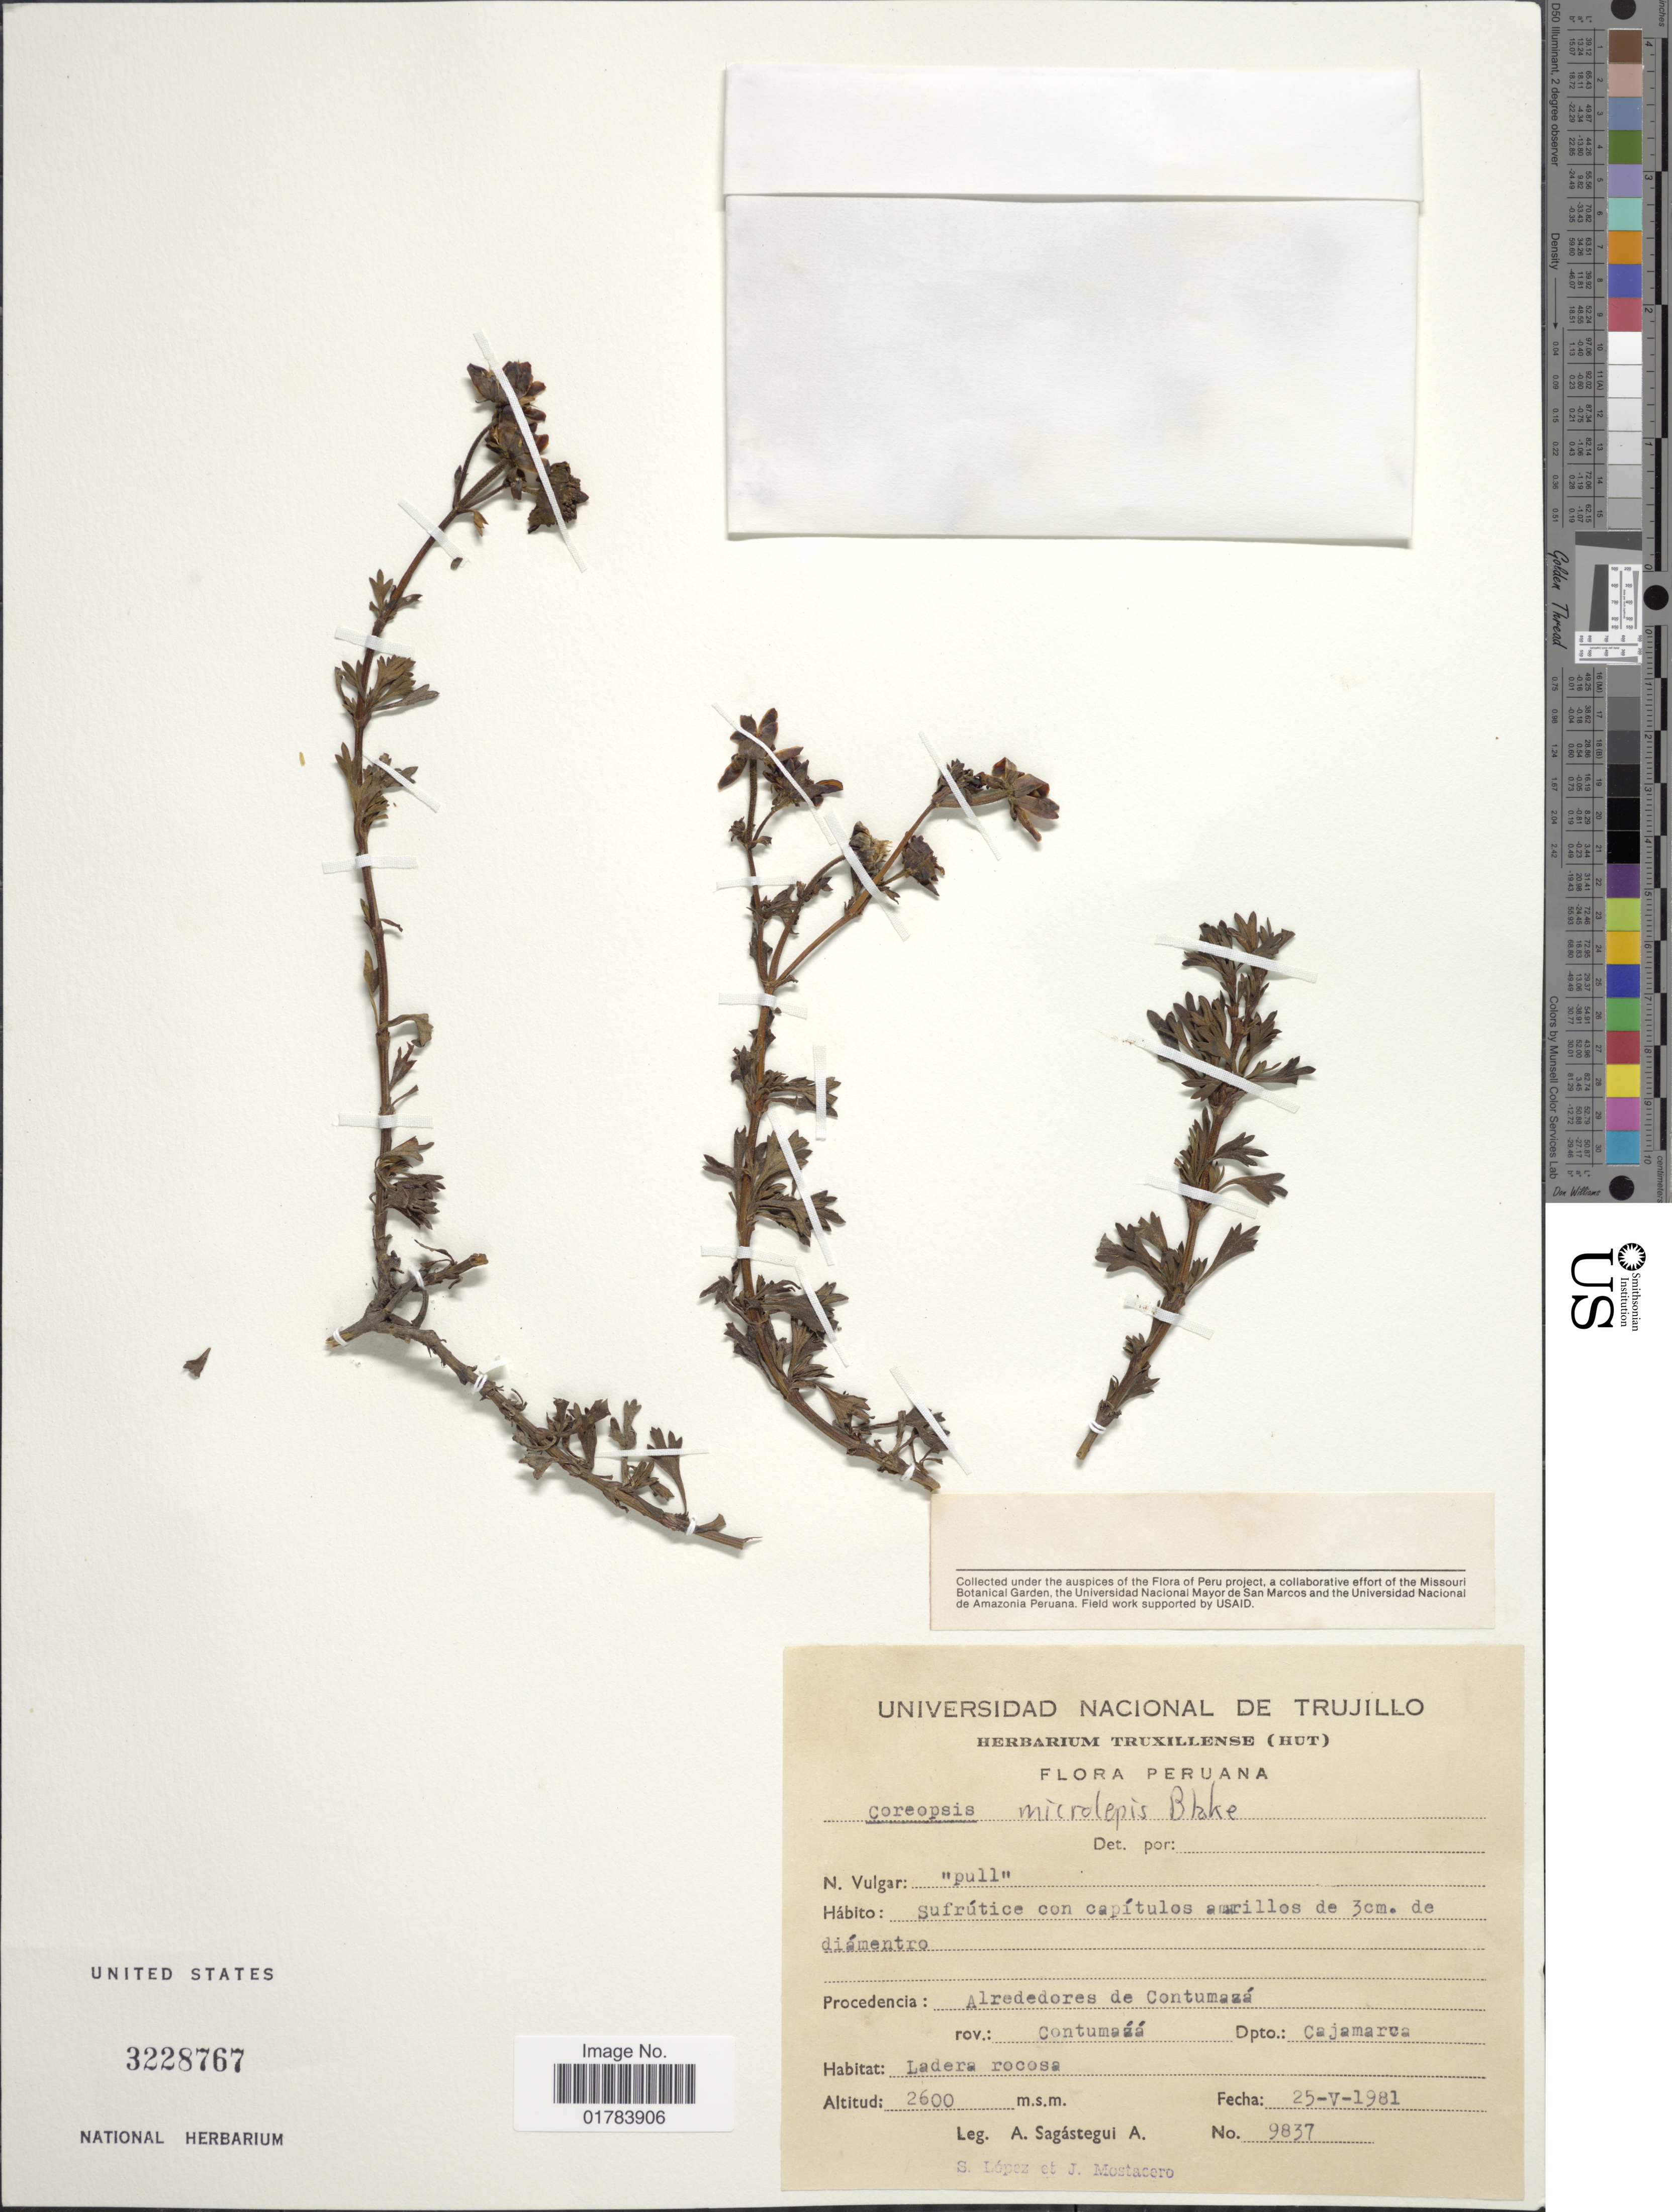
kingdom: Plantae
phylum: Tracheophyta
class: Magnoliopsida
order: Asterales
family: Asteraceae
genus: Coreopsis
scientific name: Coreopsis microlepis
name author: S.F. Blake & Sherff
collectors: A. Sagástegui A., S. López & J. Mostacero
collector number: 9837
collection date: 1981-05-25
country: Peru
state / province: Cajamarca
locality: Procedencia: Alrededores de Contumaza, rov.; Contumaza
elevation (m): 2600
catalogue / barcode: US 3228767